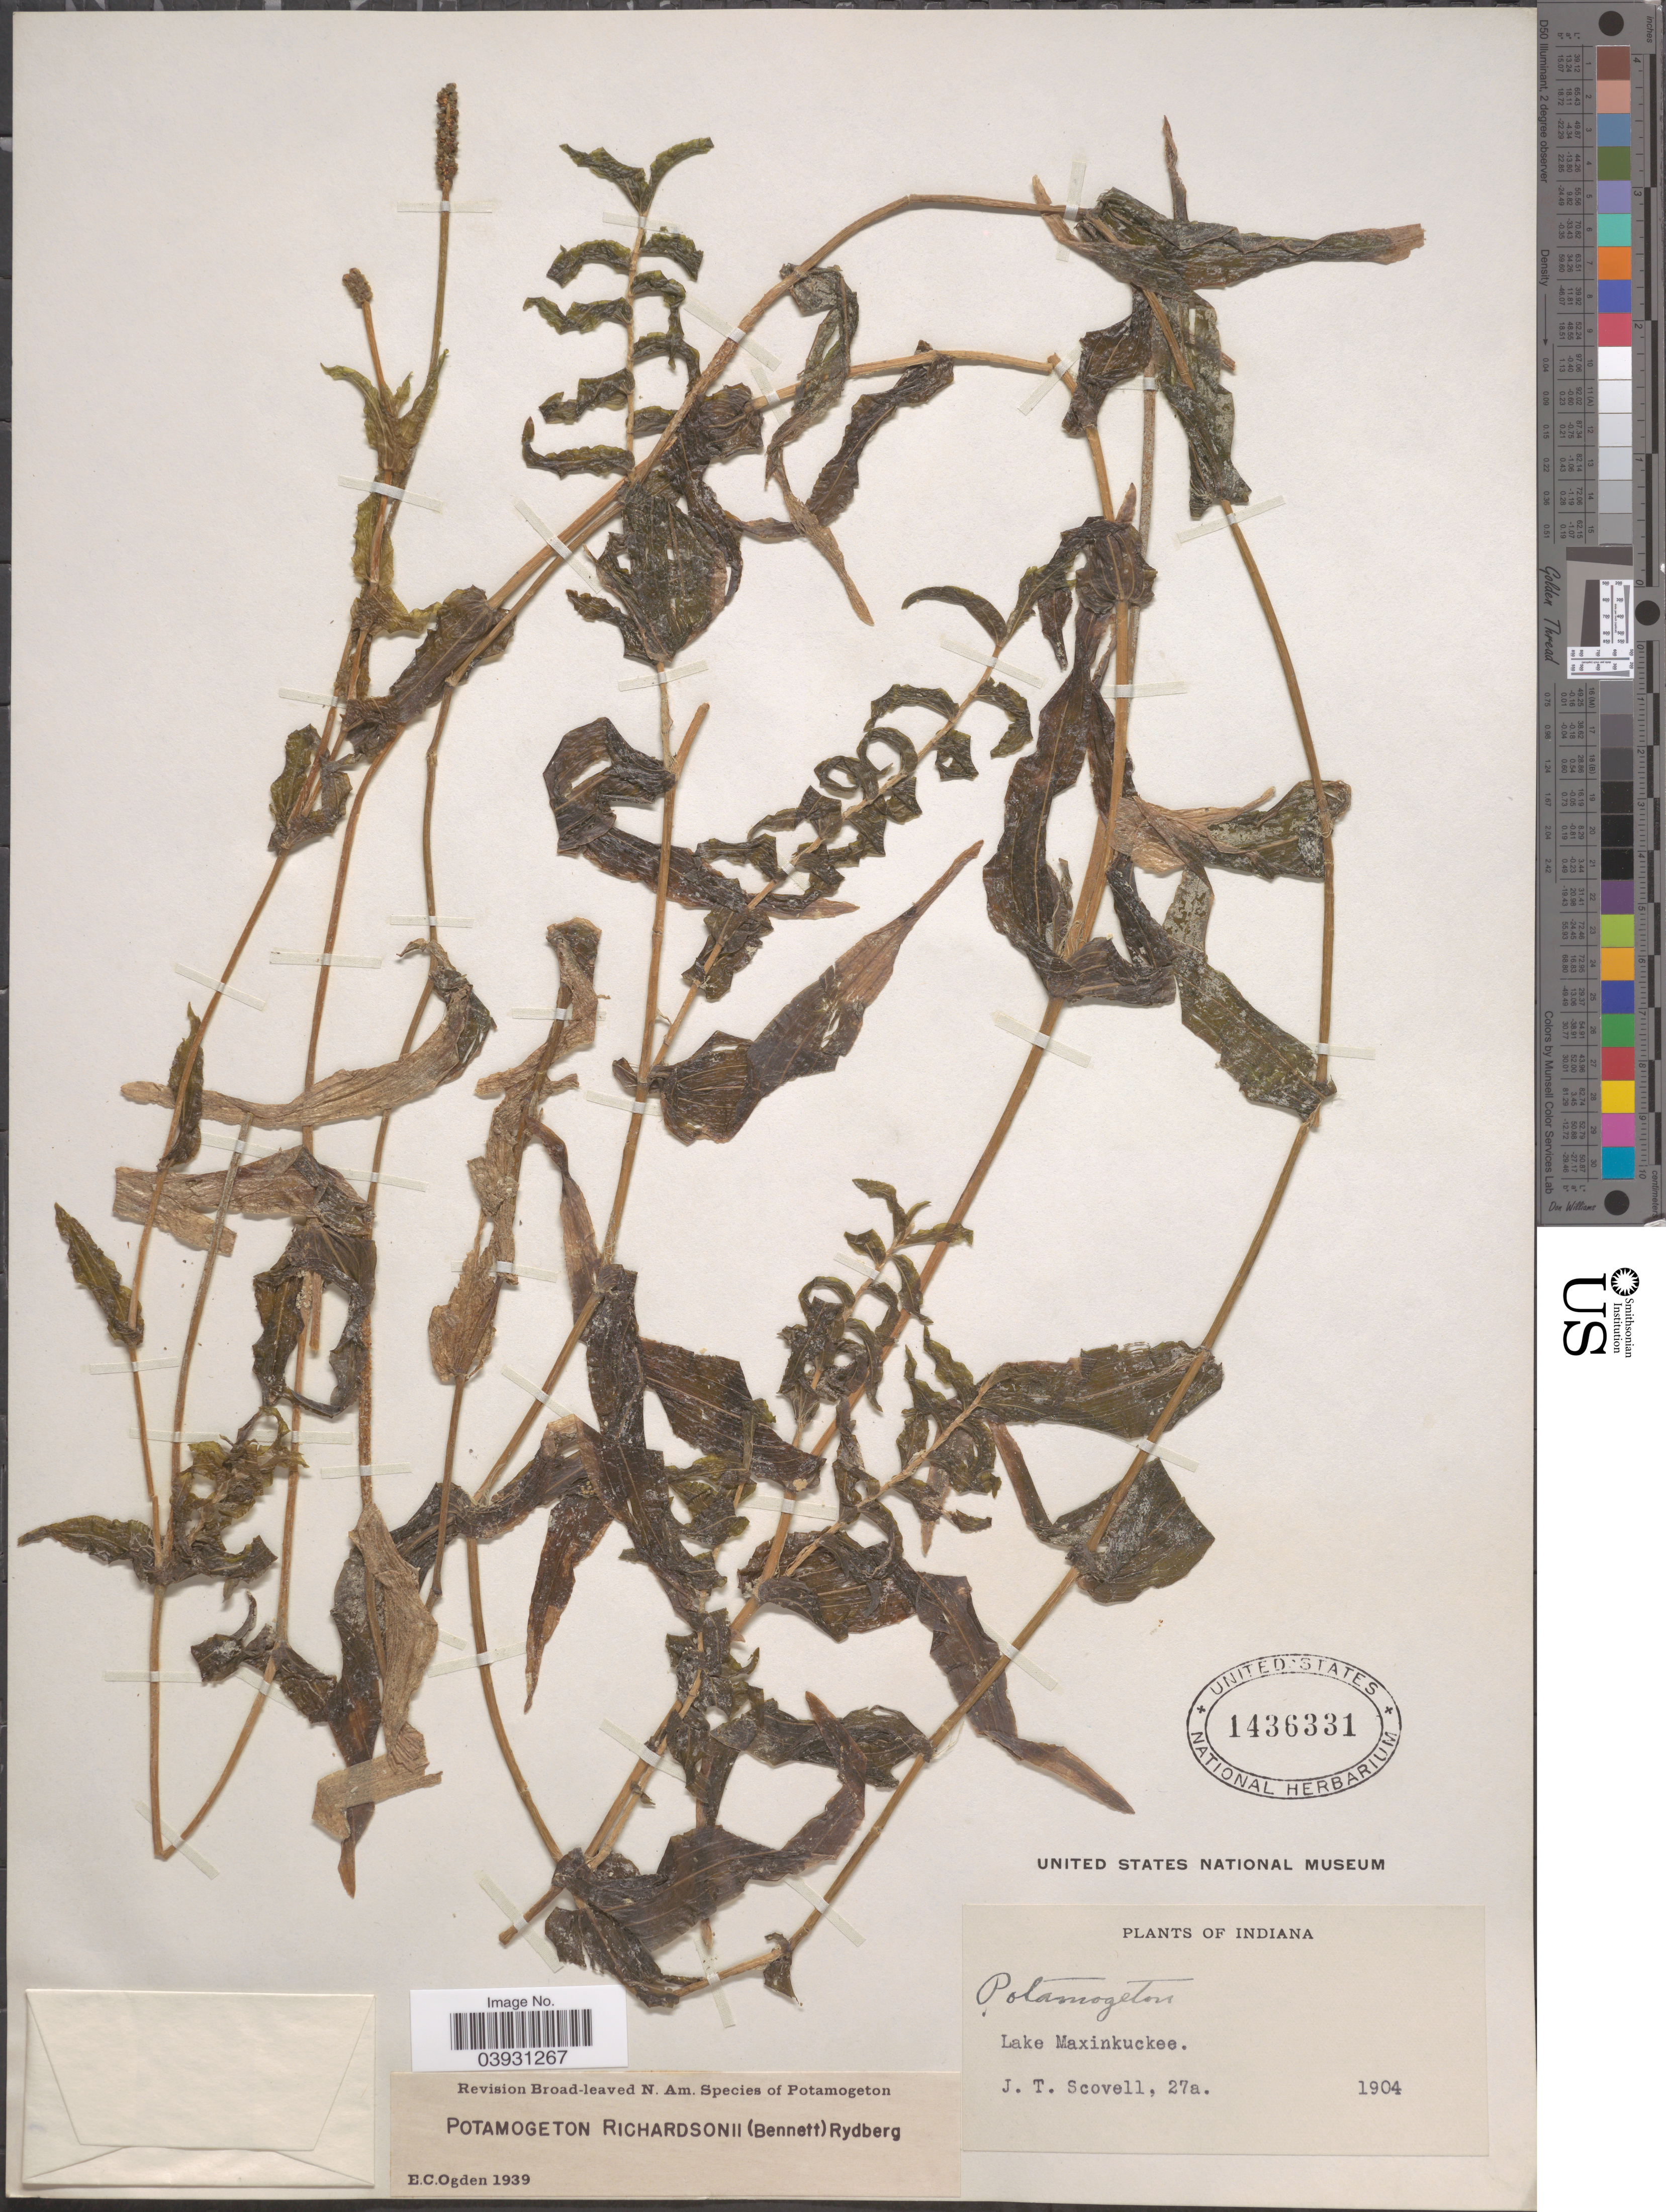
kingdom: Plantae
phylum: Tracheophyta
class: Liliopsida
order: Alismatales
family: Potamogetonaceae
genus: Potamogeton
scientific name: Potamogeton richardsonii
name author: (A.W. Benn.) Rydb.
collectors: J. T. Scovell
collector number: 27a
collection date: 1904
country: United States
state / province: Indiana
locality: Lake Maxinkuckee.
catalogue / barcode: US 1436331